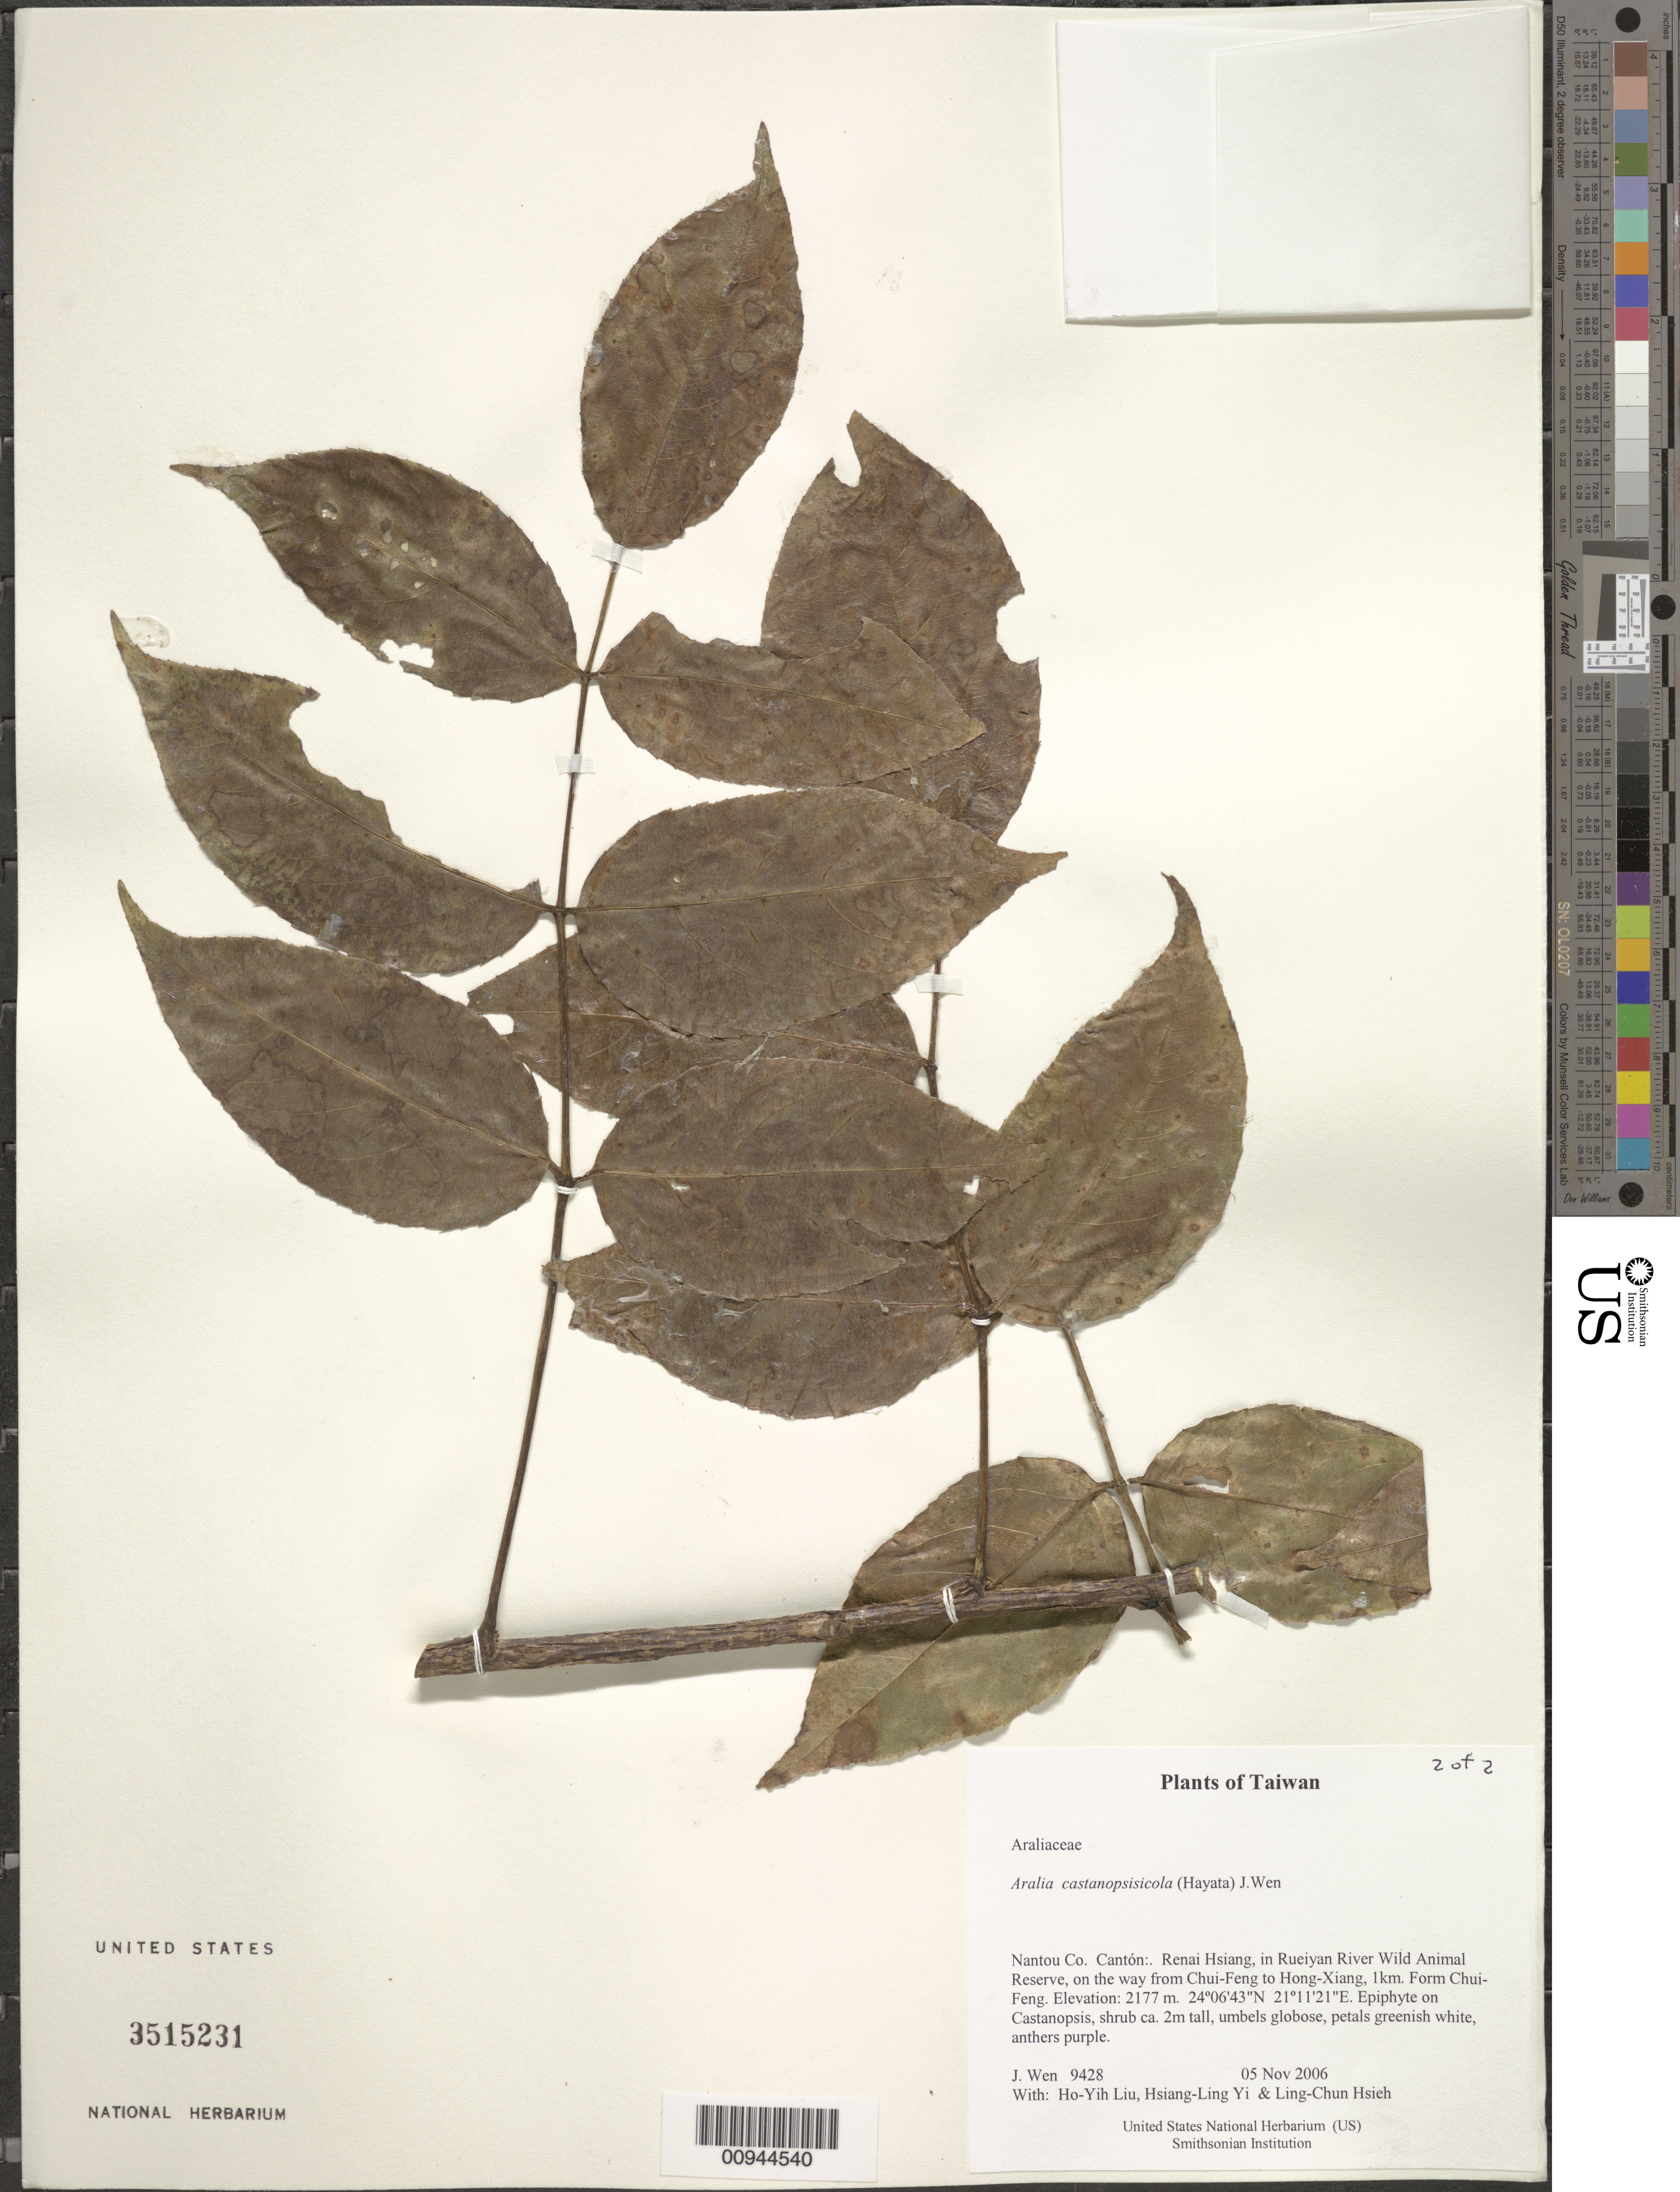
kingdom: Plantae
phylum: Tracheophyta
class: Magnoliopsida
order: Apiales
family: Araliaceae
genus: Aralia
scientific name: Aralia castanopsisicola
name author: (Hayata) J. Wen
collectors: J. Wen, H. Liu, H. l. Yi & L. Hsieh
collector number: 9428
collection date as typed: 05 Nov 2006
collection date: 2006-11-05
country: Taiwan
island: Taiwan [Formosa]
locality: Renai Hsiang, in Rueiyan River Wild Animal Reserve, on the way from Chui-Feng to Hong-Xiang, 1km. Form Chui-Feng.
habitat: On Castanopsis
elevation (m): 2177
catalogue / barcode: US 3515231